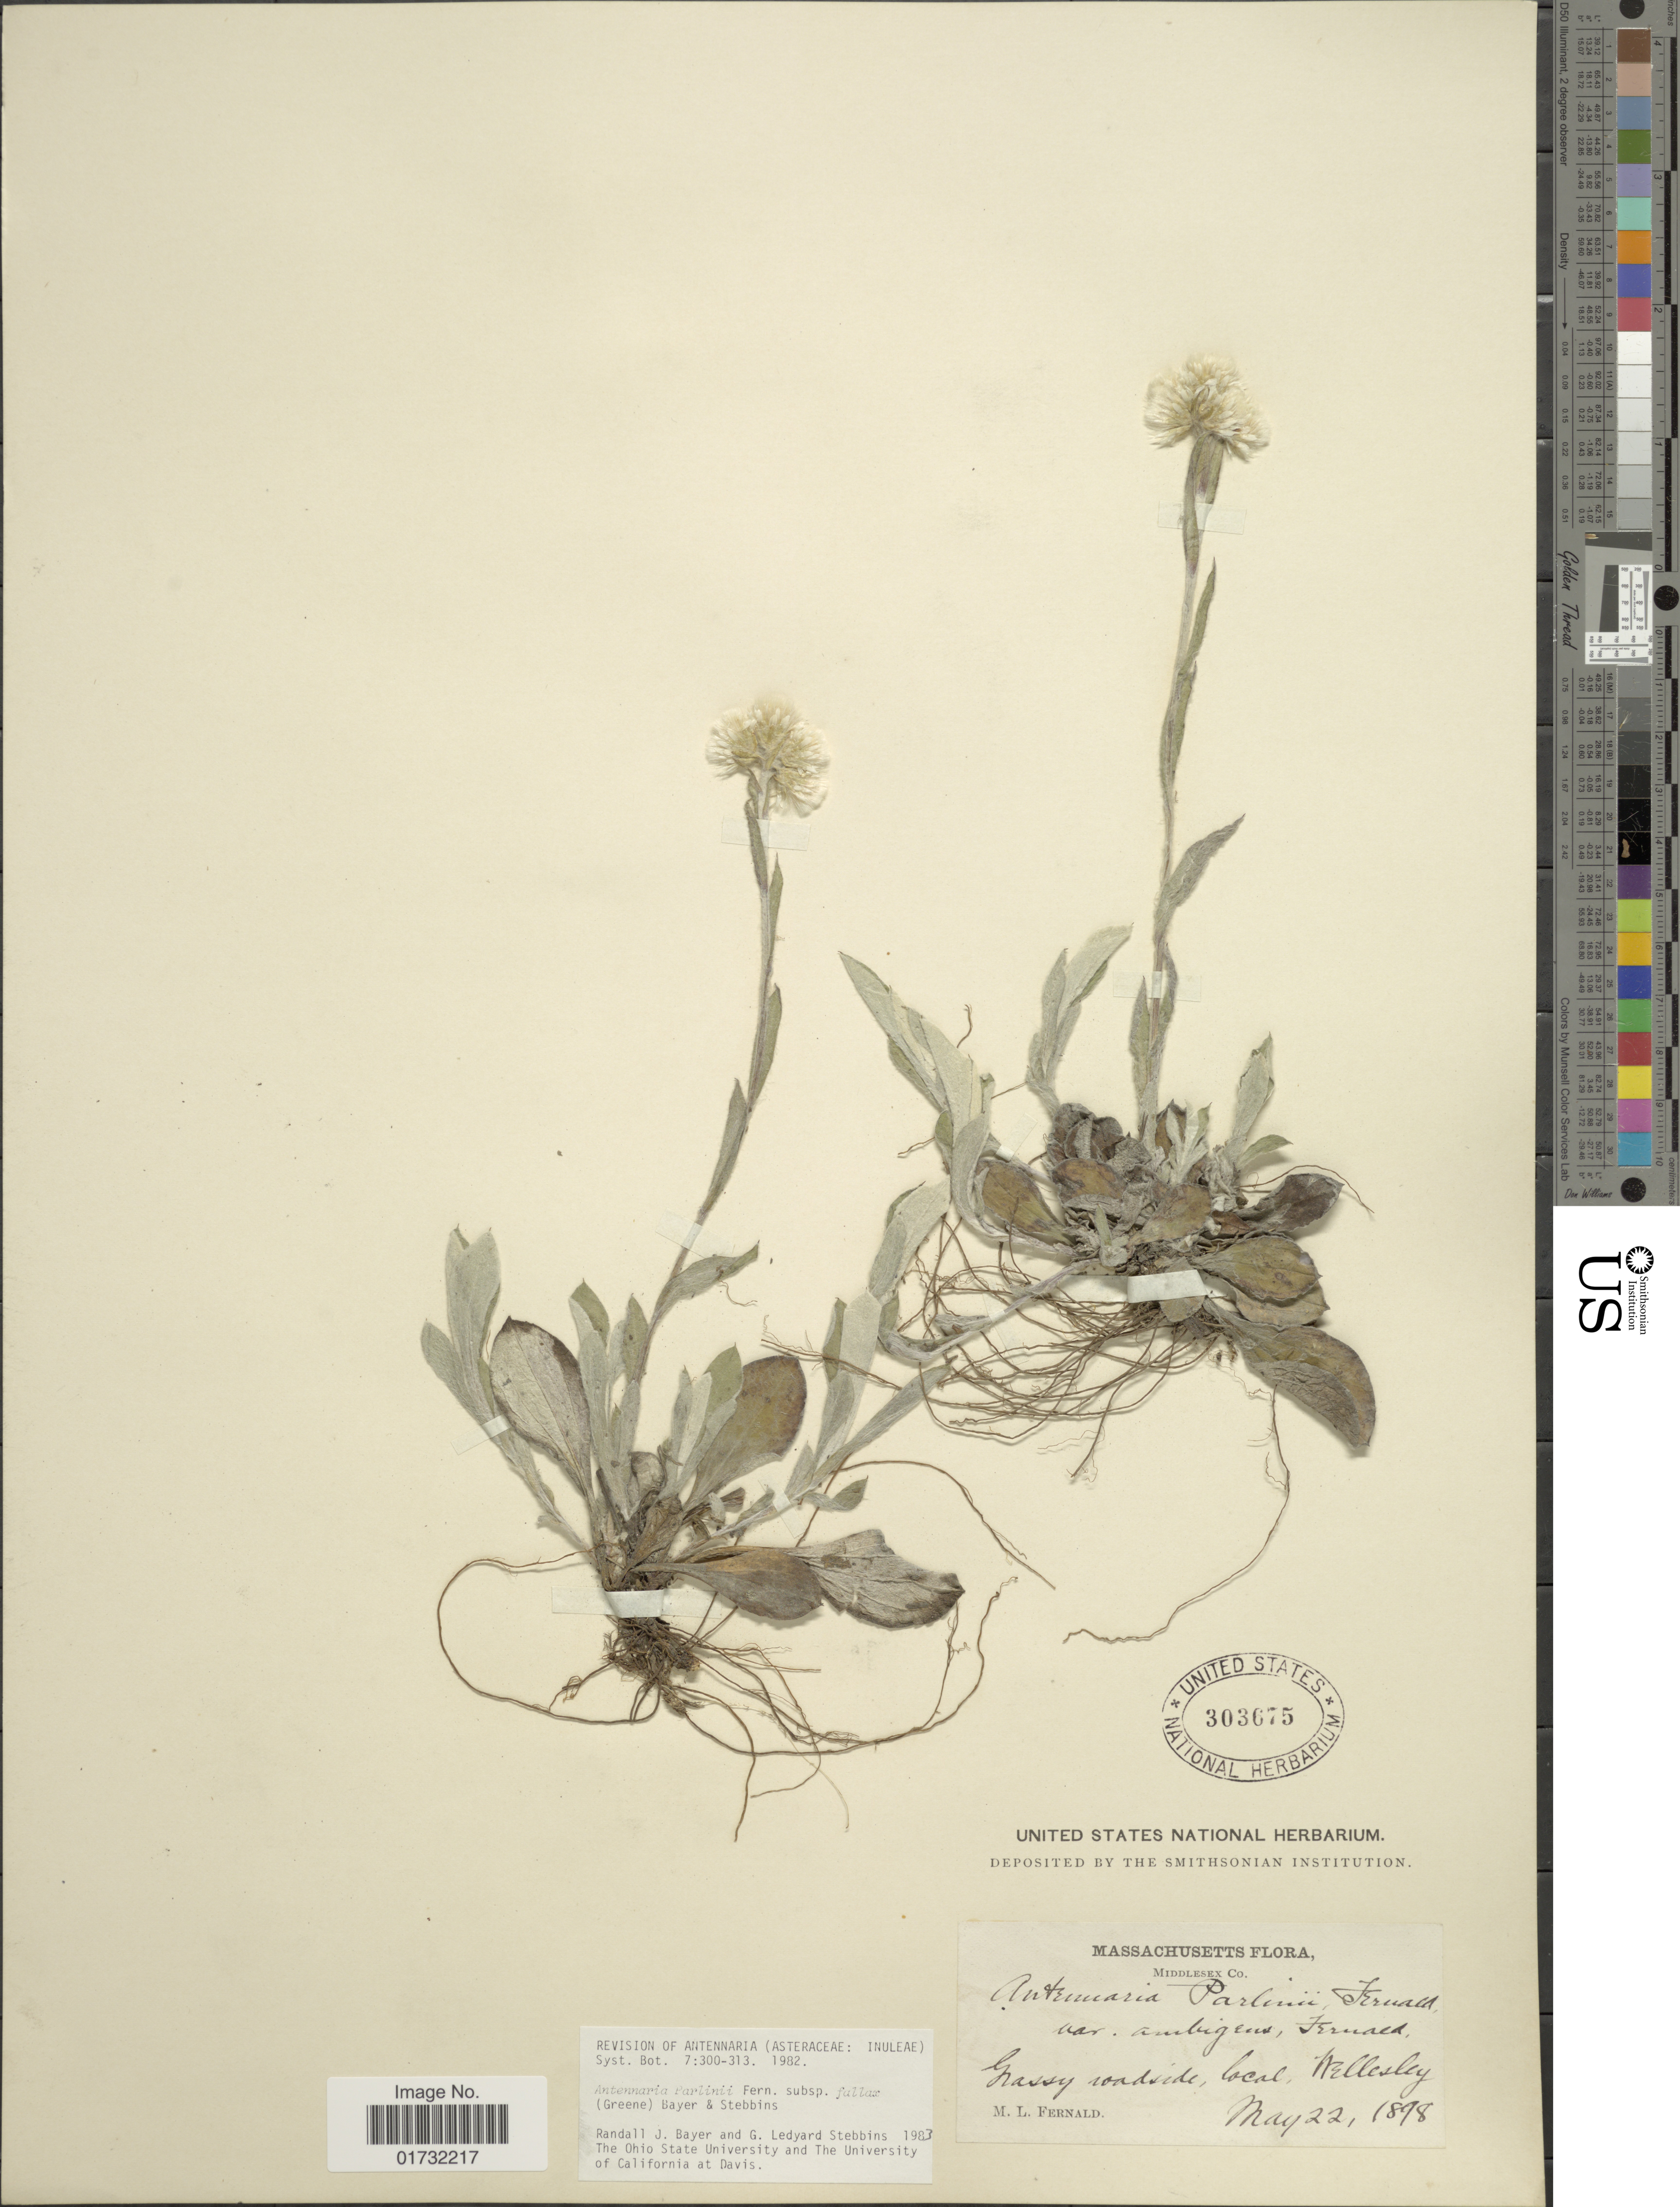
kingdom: Plantae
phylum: Tracheophyta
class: Magnoliopsida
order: Asterales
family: Asteraceae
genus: Antennaria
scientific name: Antennaria parlinii subsp. fallax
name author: (Greene) R.J. Bayer & Stebbins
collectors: M. L. Fernald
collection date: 1898-05-22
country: United States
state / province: Massachusetts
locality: Middlesex Co. Wellesley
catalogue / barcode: US 303675